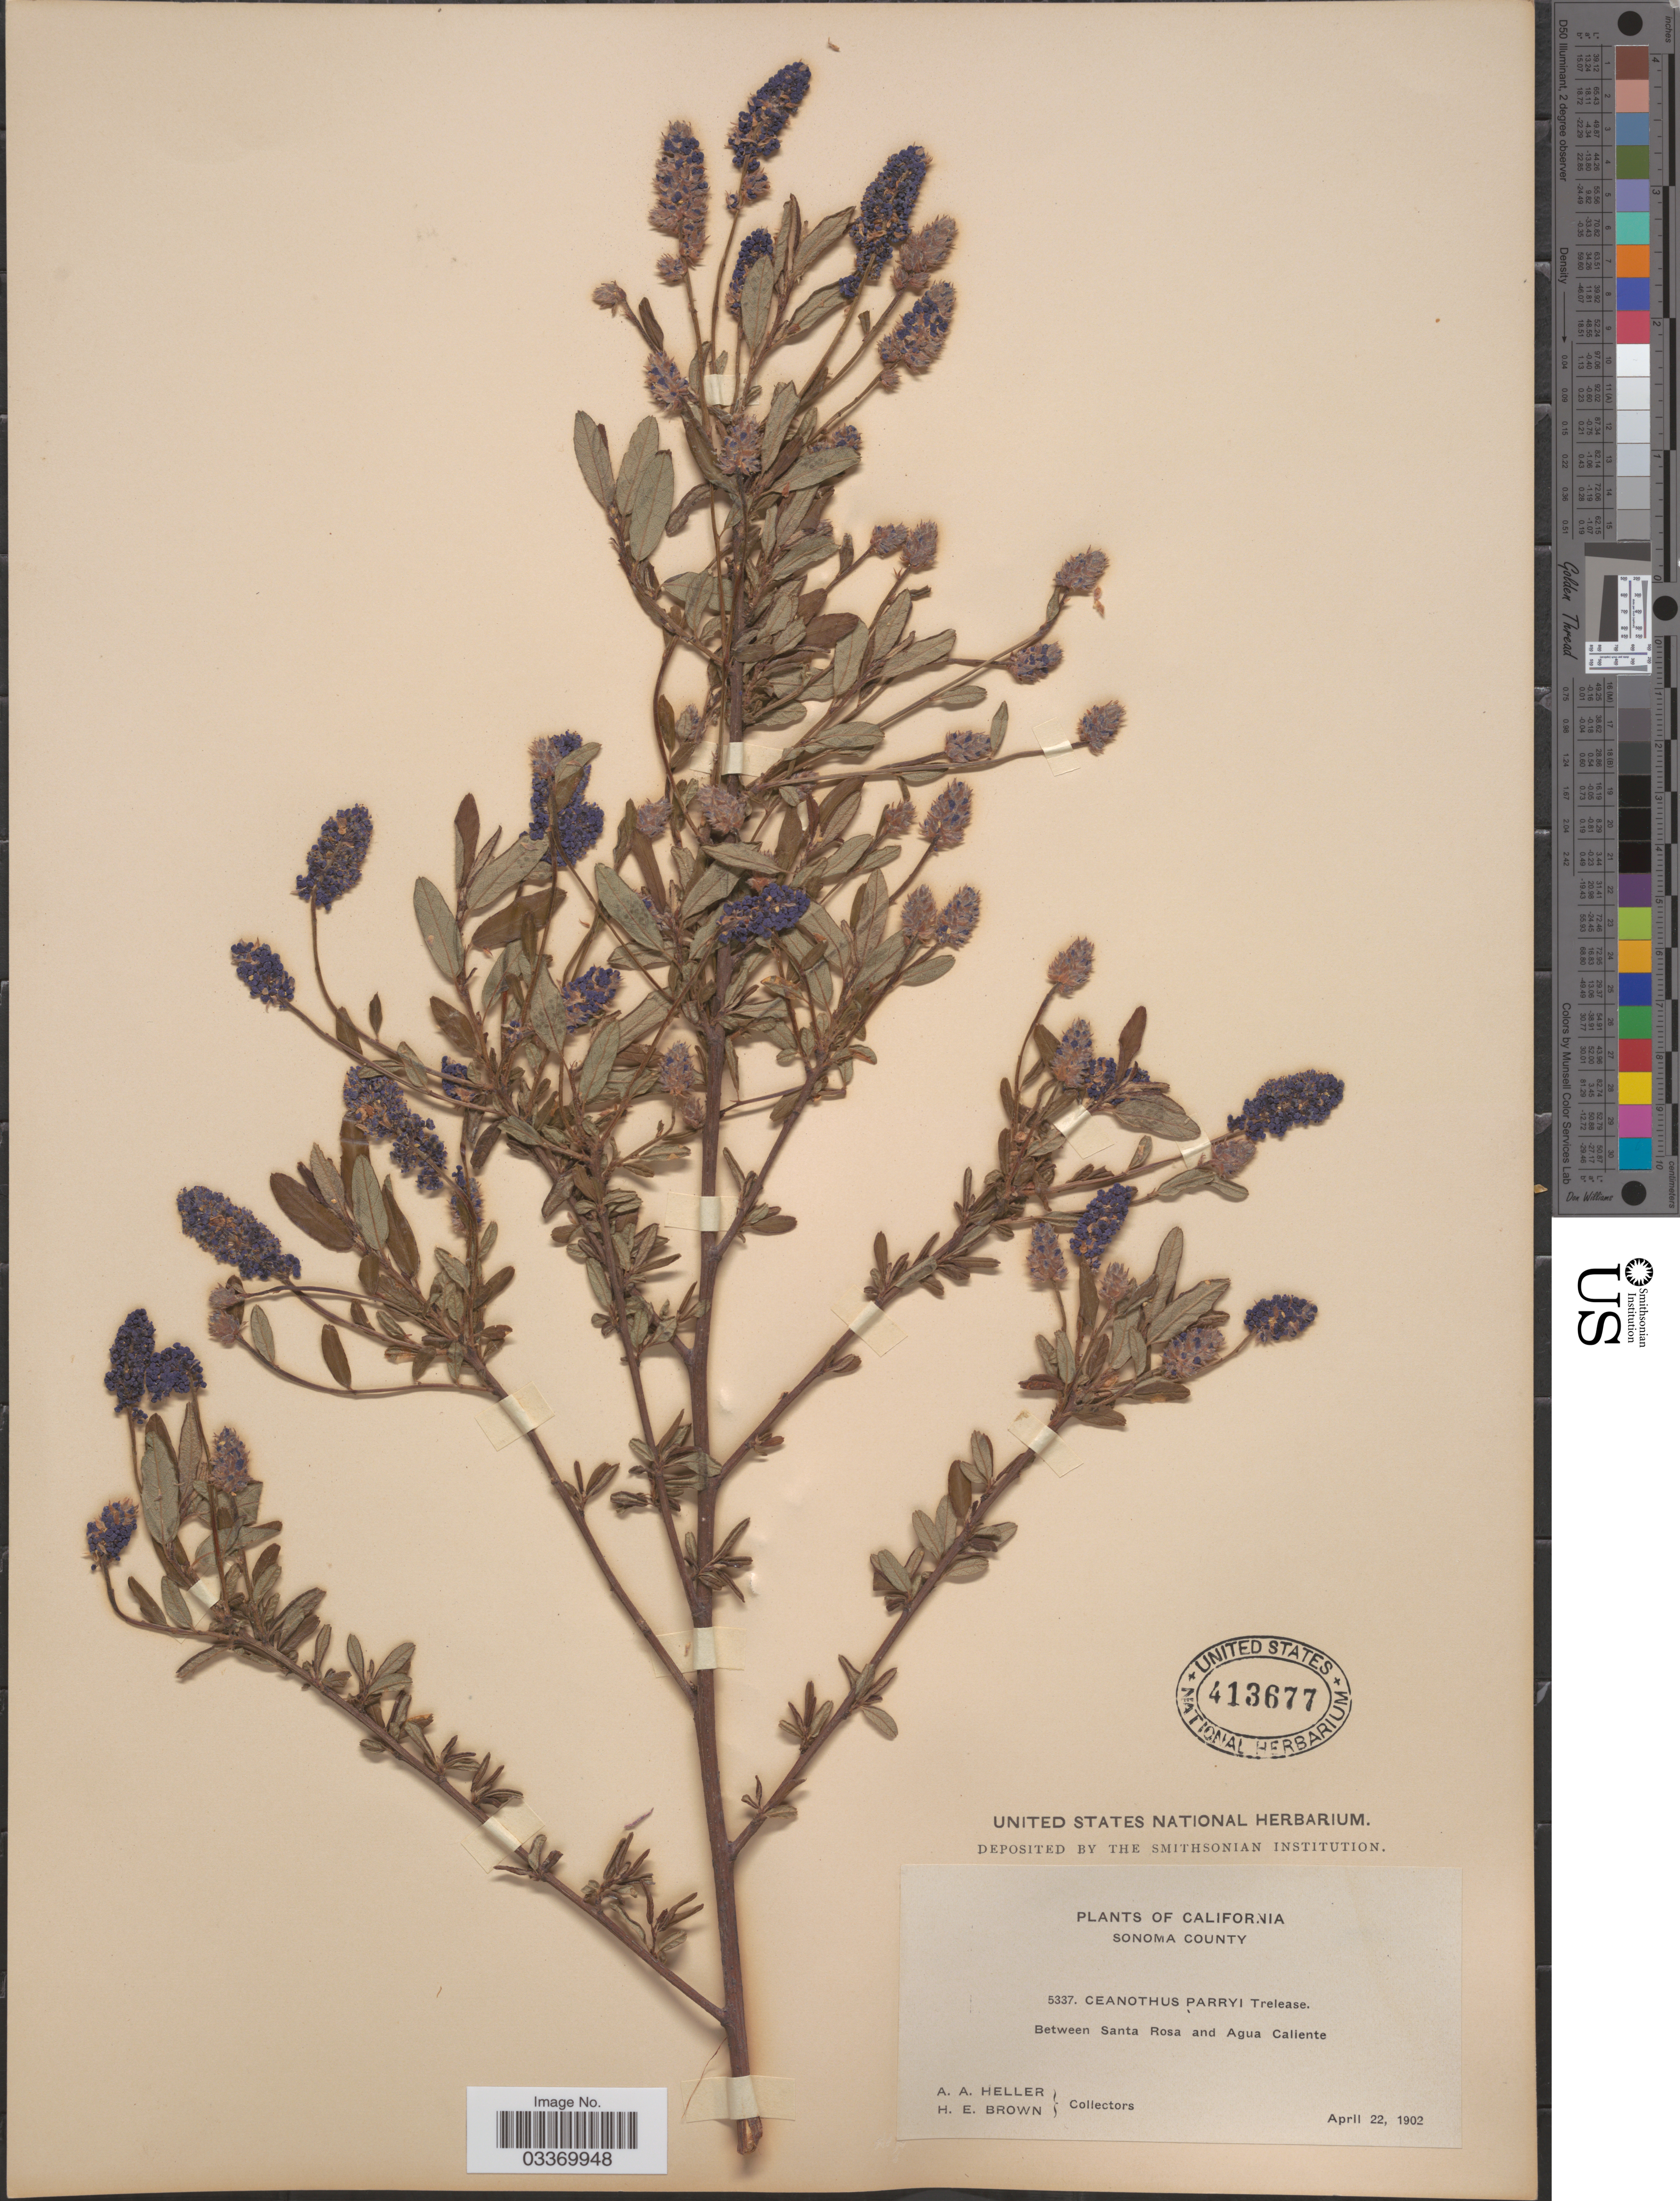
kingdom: Plantae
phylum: Tracheophyta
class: Magnoliopsida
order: Rosales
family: Rhamnaceae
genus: Ceanothus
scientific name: Ceanothus parryi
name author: Trel.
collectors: A. A. Heller & H. E. Brown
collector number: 5337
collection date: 1902-04-22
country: United States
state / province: California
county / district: Sonoma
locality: Sonoma County. Between Santa Rosa and Agua Caliente.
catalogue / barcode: US 413677